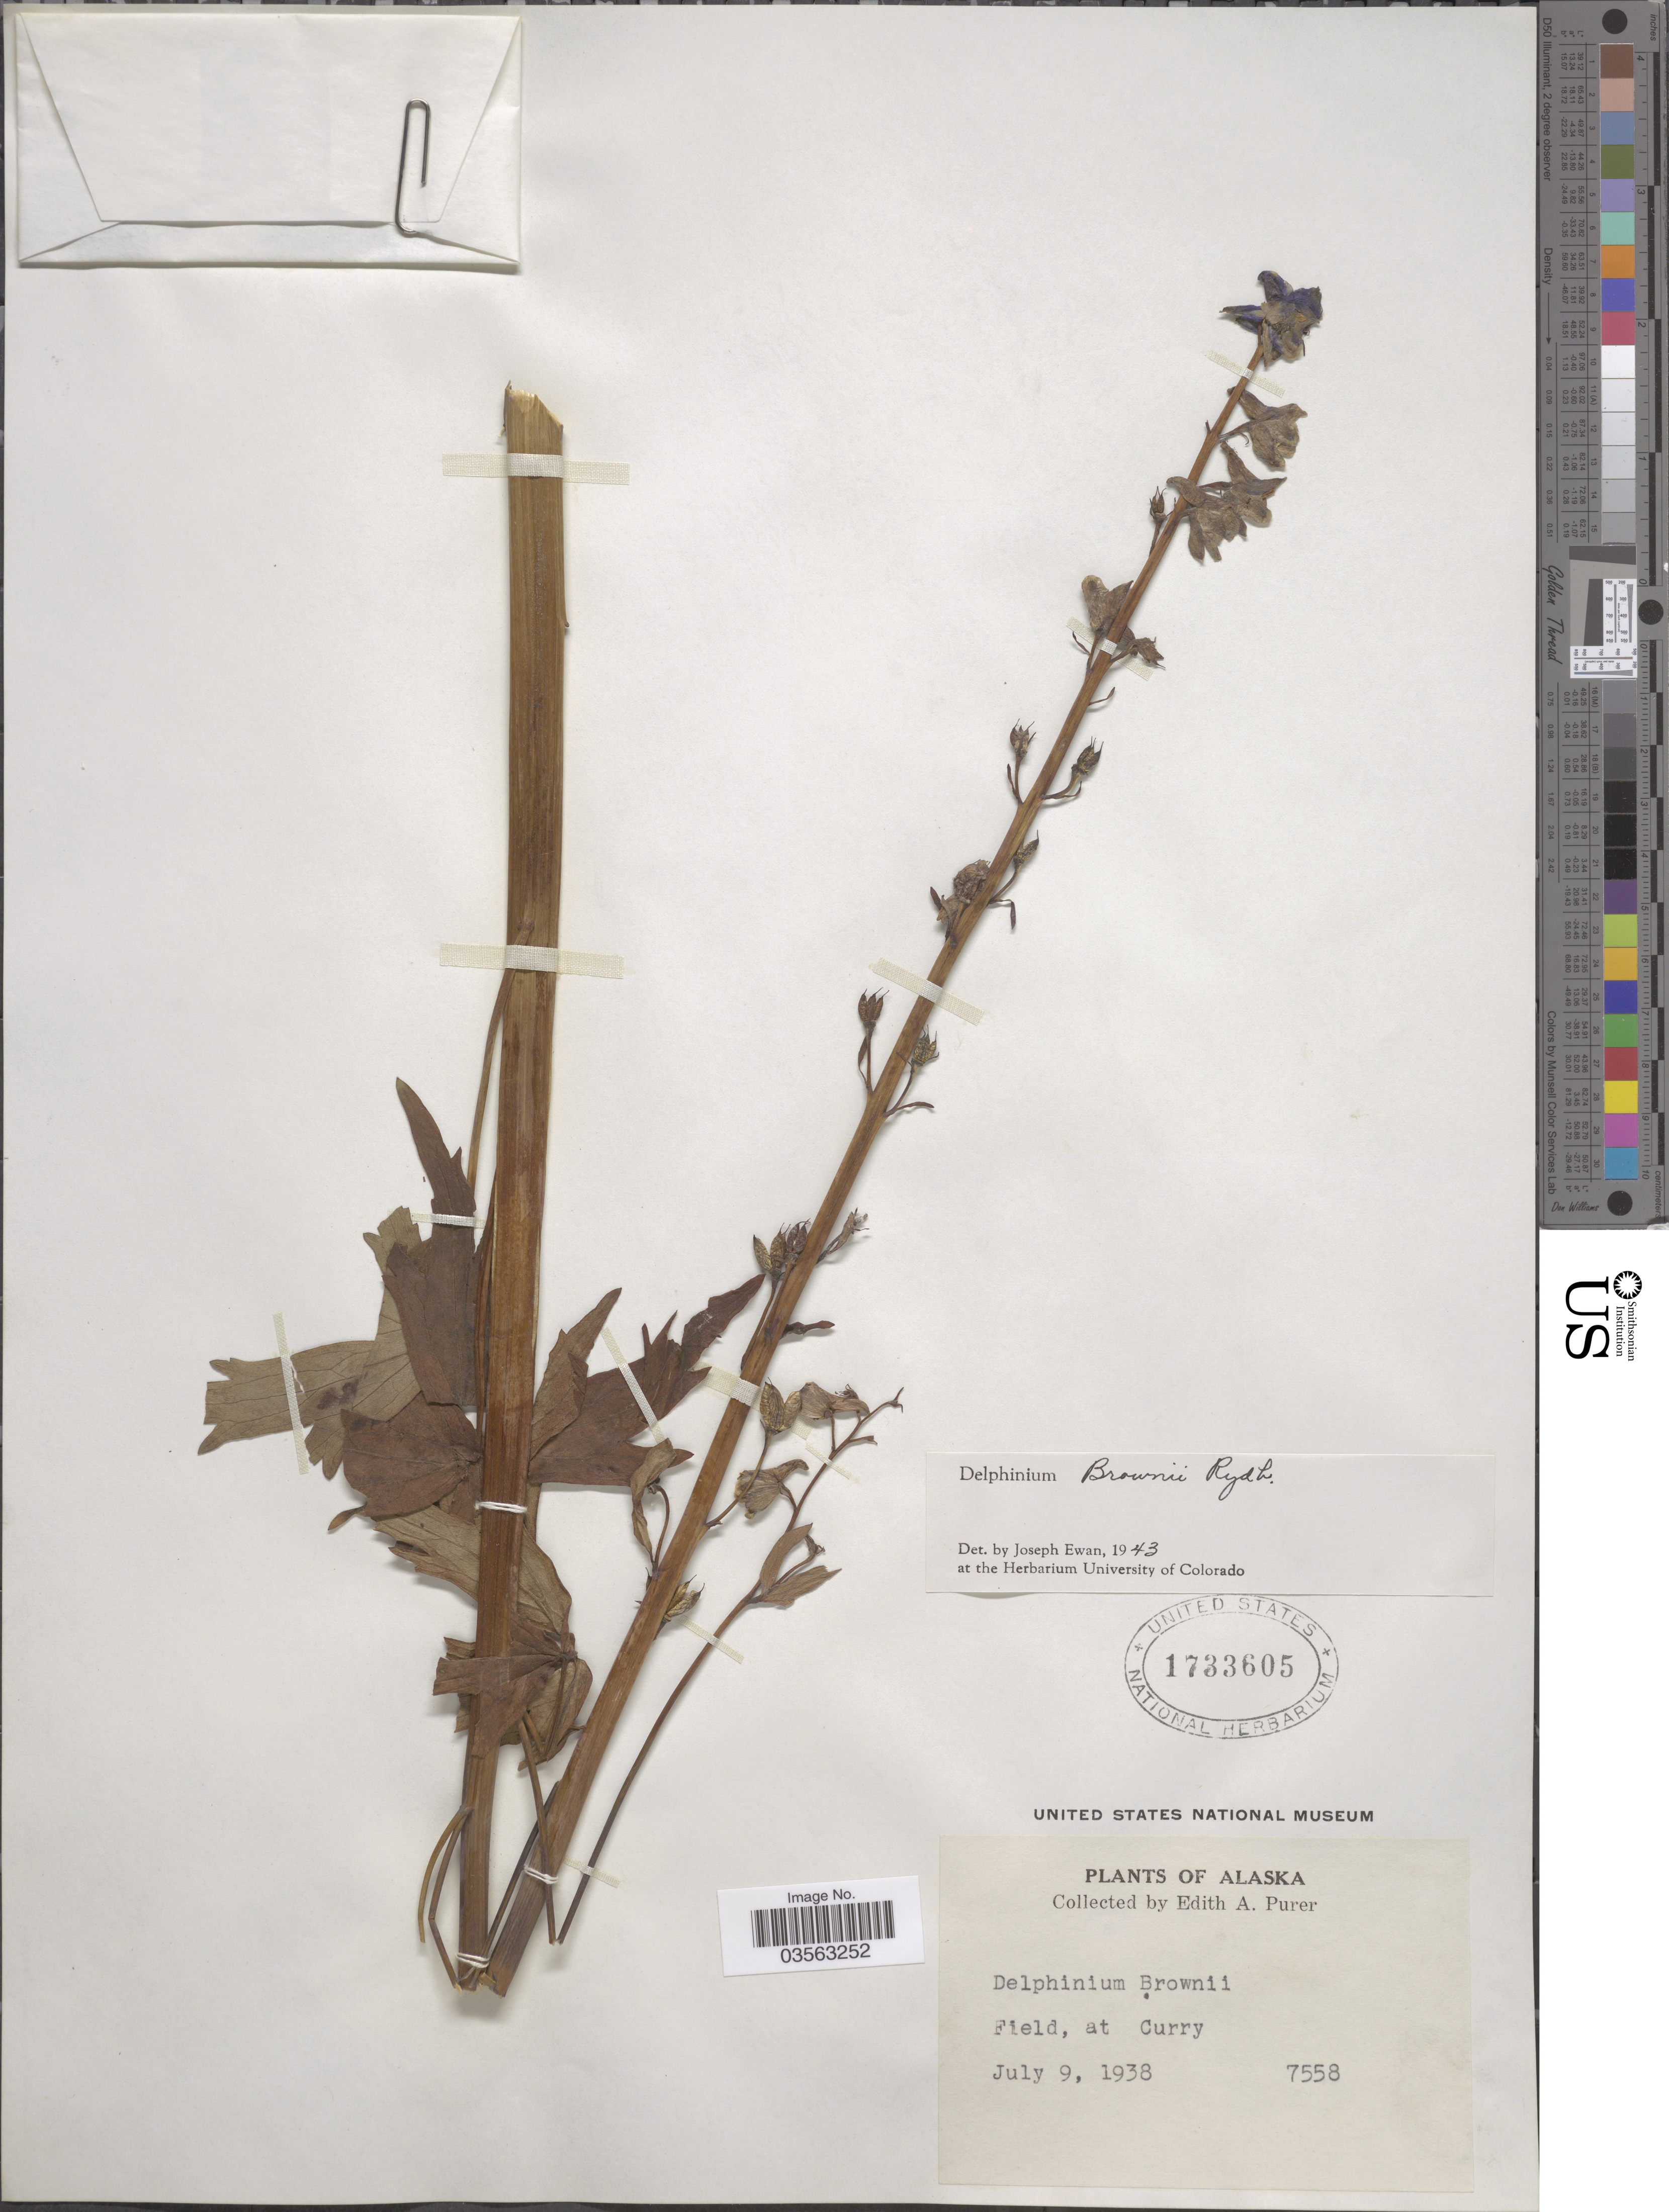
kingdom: Plantae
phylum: Tracheophyta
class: Magnoliopsida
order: Ranunculales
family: Ranunculaceae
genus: Delphinium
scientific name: Delphinium glaucum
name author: S. Watson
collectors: E. Purer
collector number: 7558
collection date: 1938-07-09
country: United States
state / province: Alaska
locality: Field, at Curry.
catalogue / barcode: US 1733605